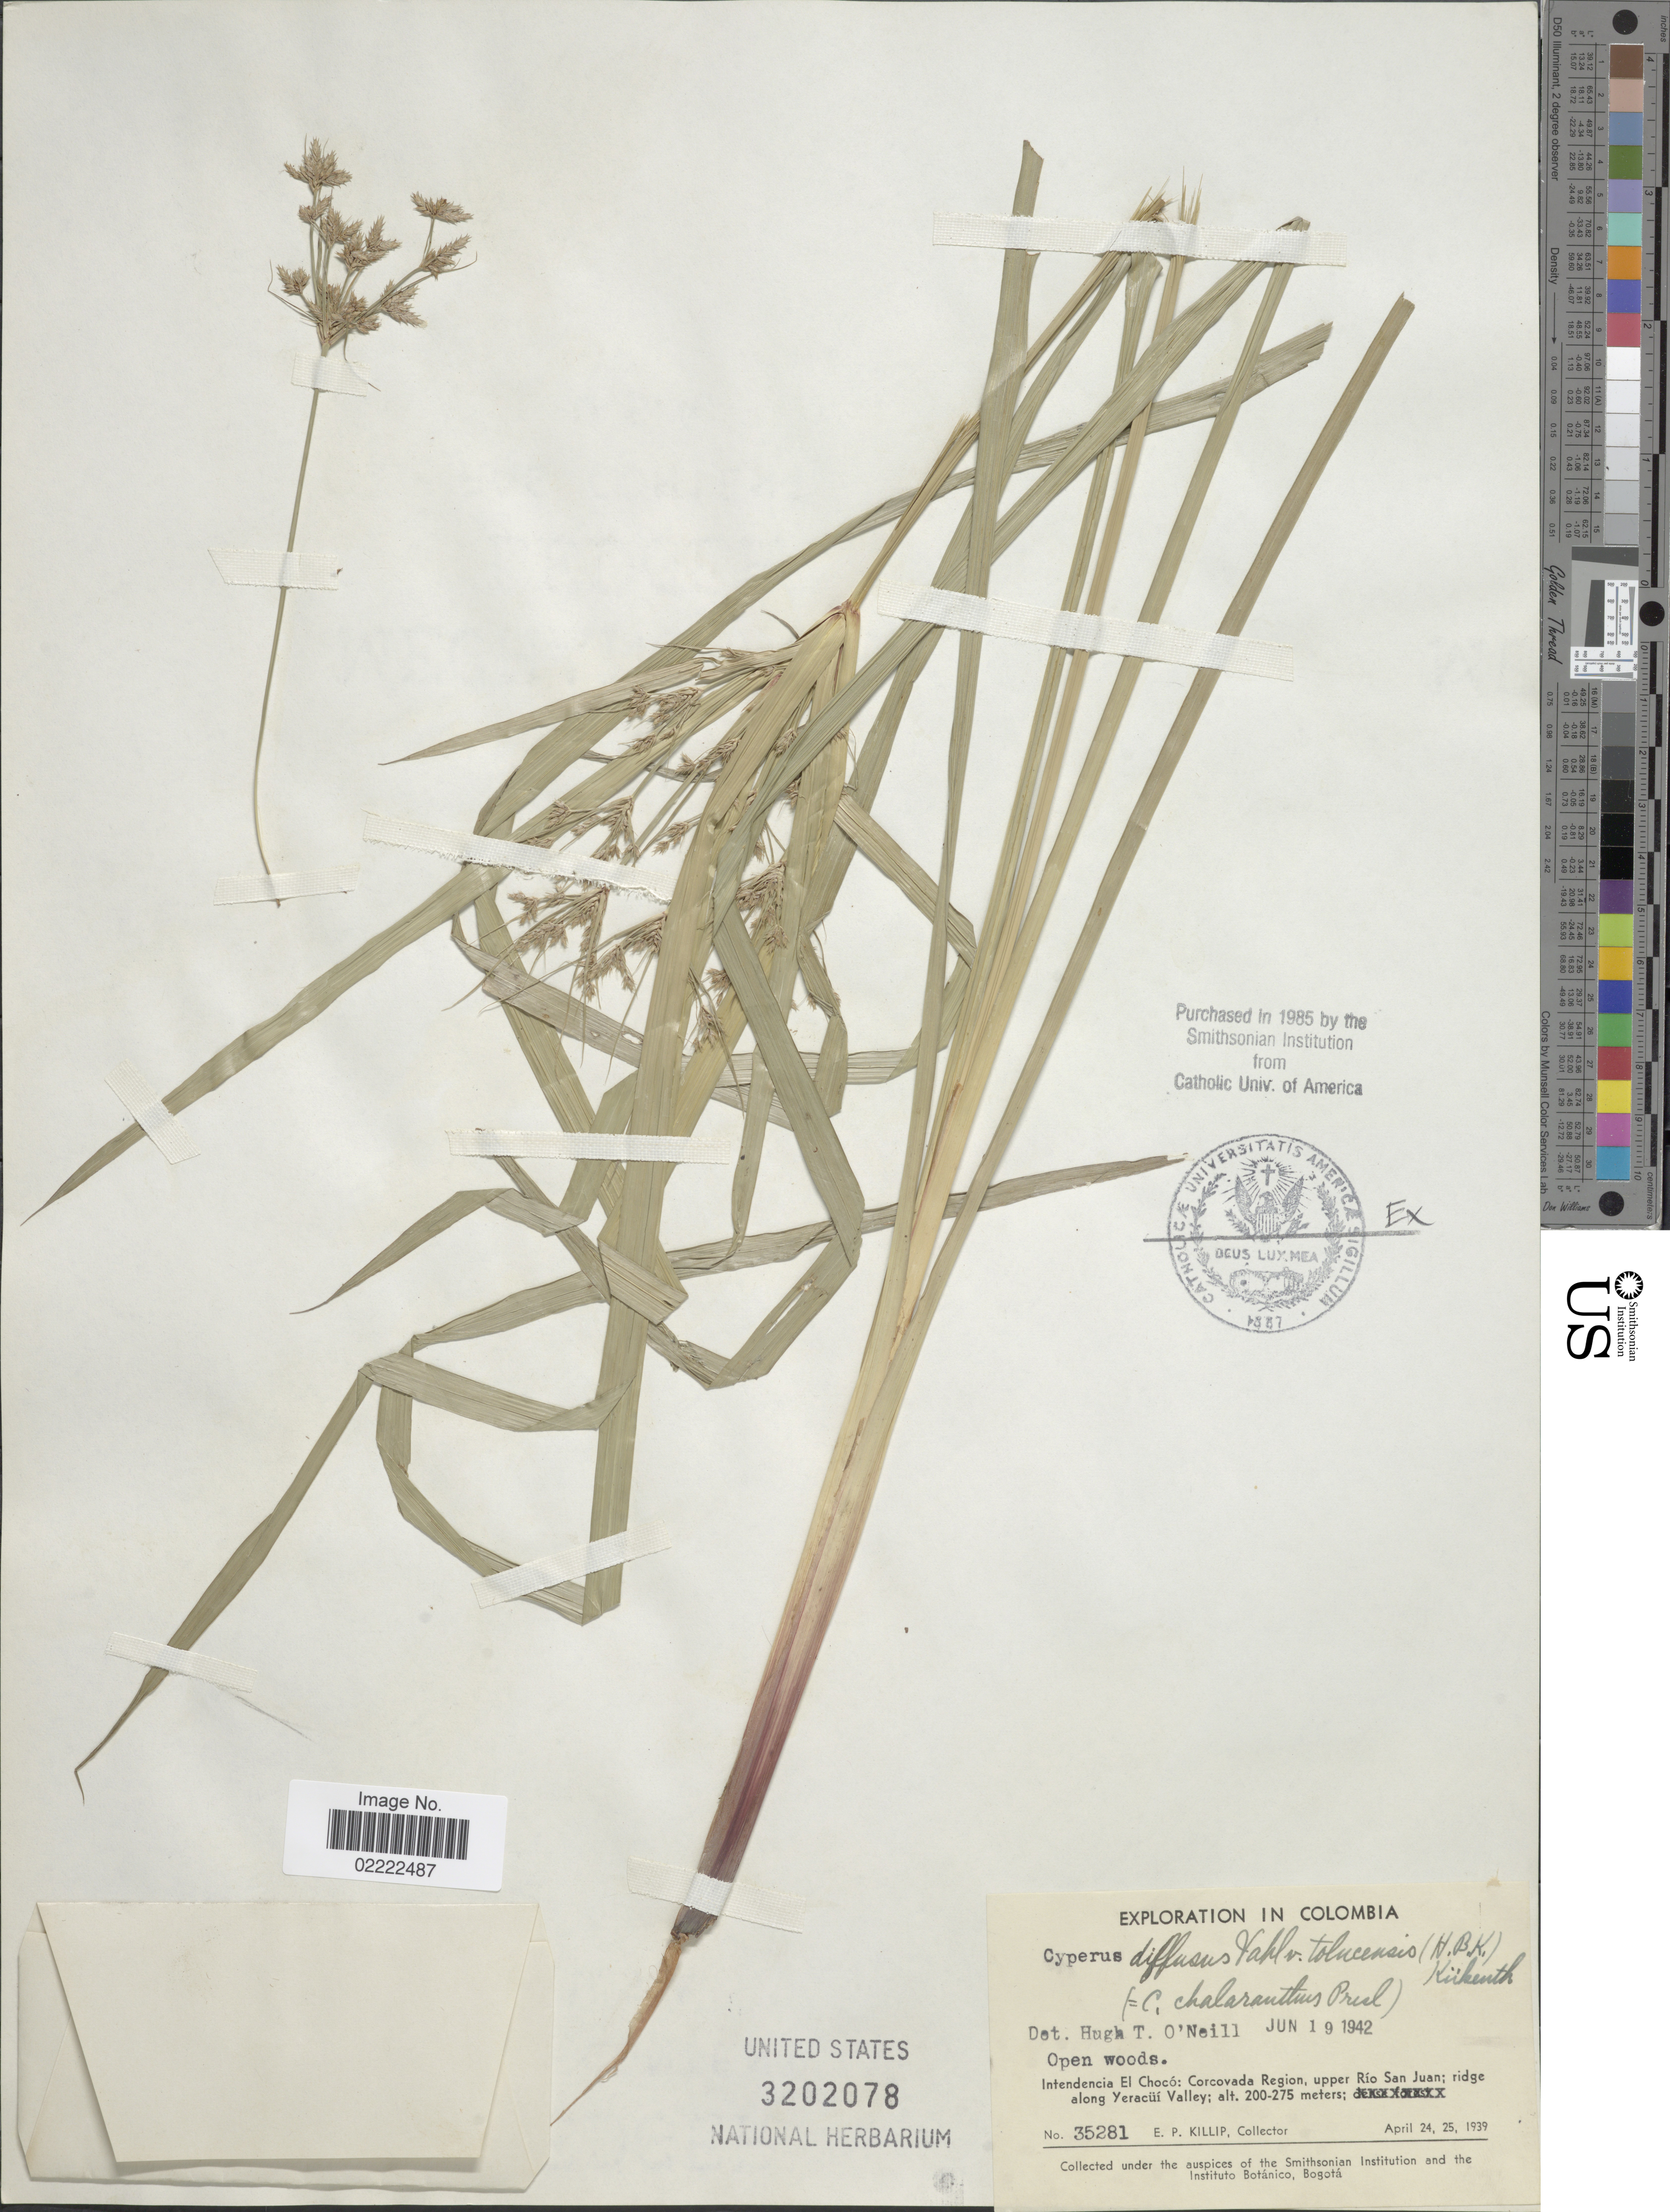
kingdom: Plantae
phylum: Tracheophyta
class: Liliopsida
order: Poales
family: Cyperaceae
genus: Cyperus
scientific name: Cyperus laxus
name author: Lam.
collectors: E. P. Killip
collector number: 35281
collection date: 1939-04-24/1939-04-25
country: Colombia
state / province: Chocó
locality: Open woods, Intendencia El Chocó: Corcovada Region, upper Rio San Juan; ridge along Yeracui Valley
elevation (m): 200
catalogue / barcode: US 3202078